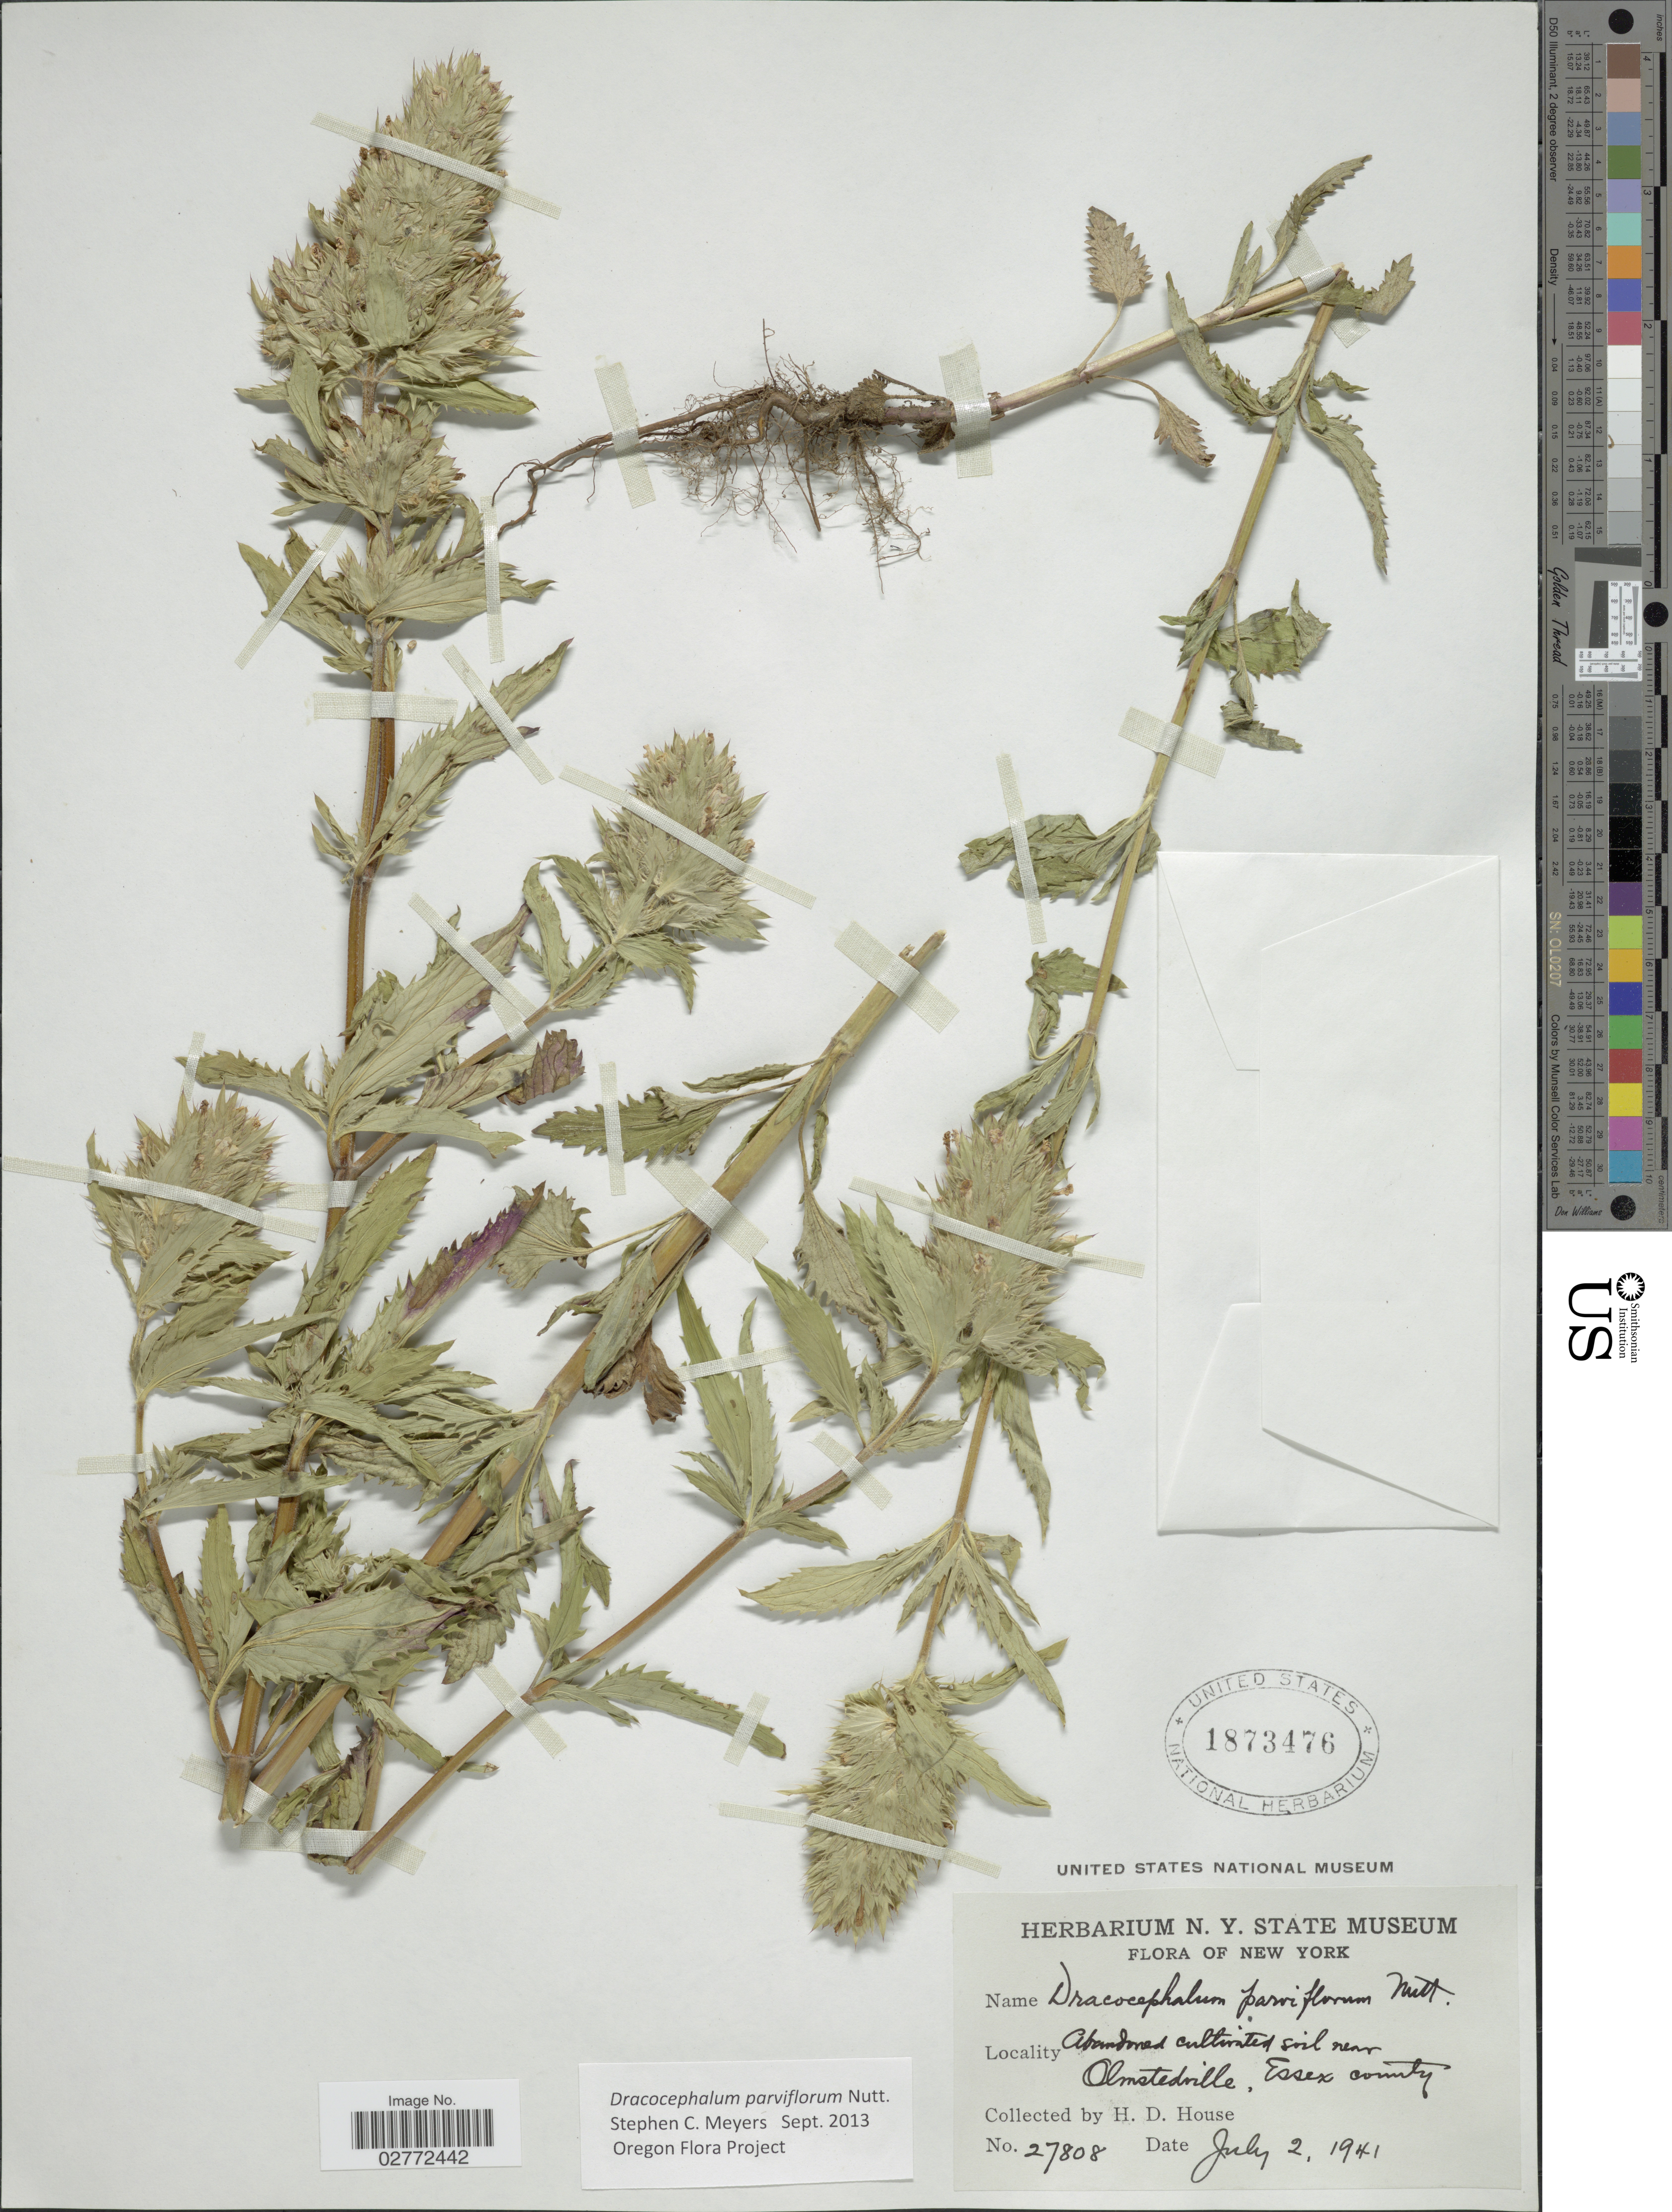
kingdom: Plantae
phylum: Tracheophyta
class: Magnoliopsida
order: Lamiales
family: Lamiaceae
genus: Dracocephalum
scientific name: Dracocephalum parviflorum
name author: Nutt.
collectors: H. D. House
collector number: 27808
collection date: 1941-07-02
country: United States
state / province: New York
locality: Abandoned cultivated soil near Olmstedville. Essex county.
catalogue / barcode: US 1873476